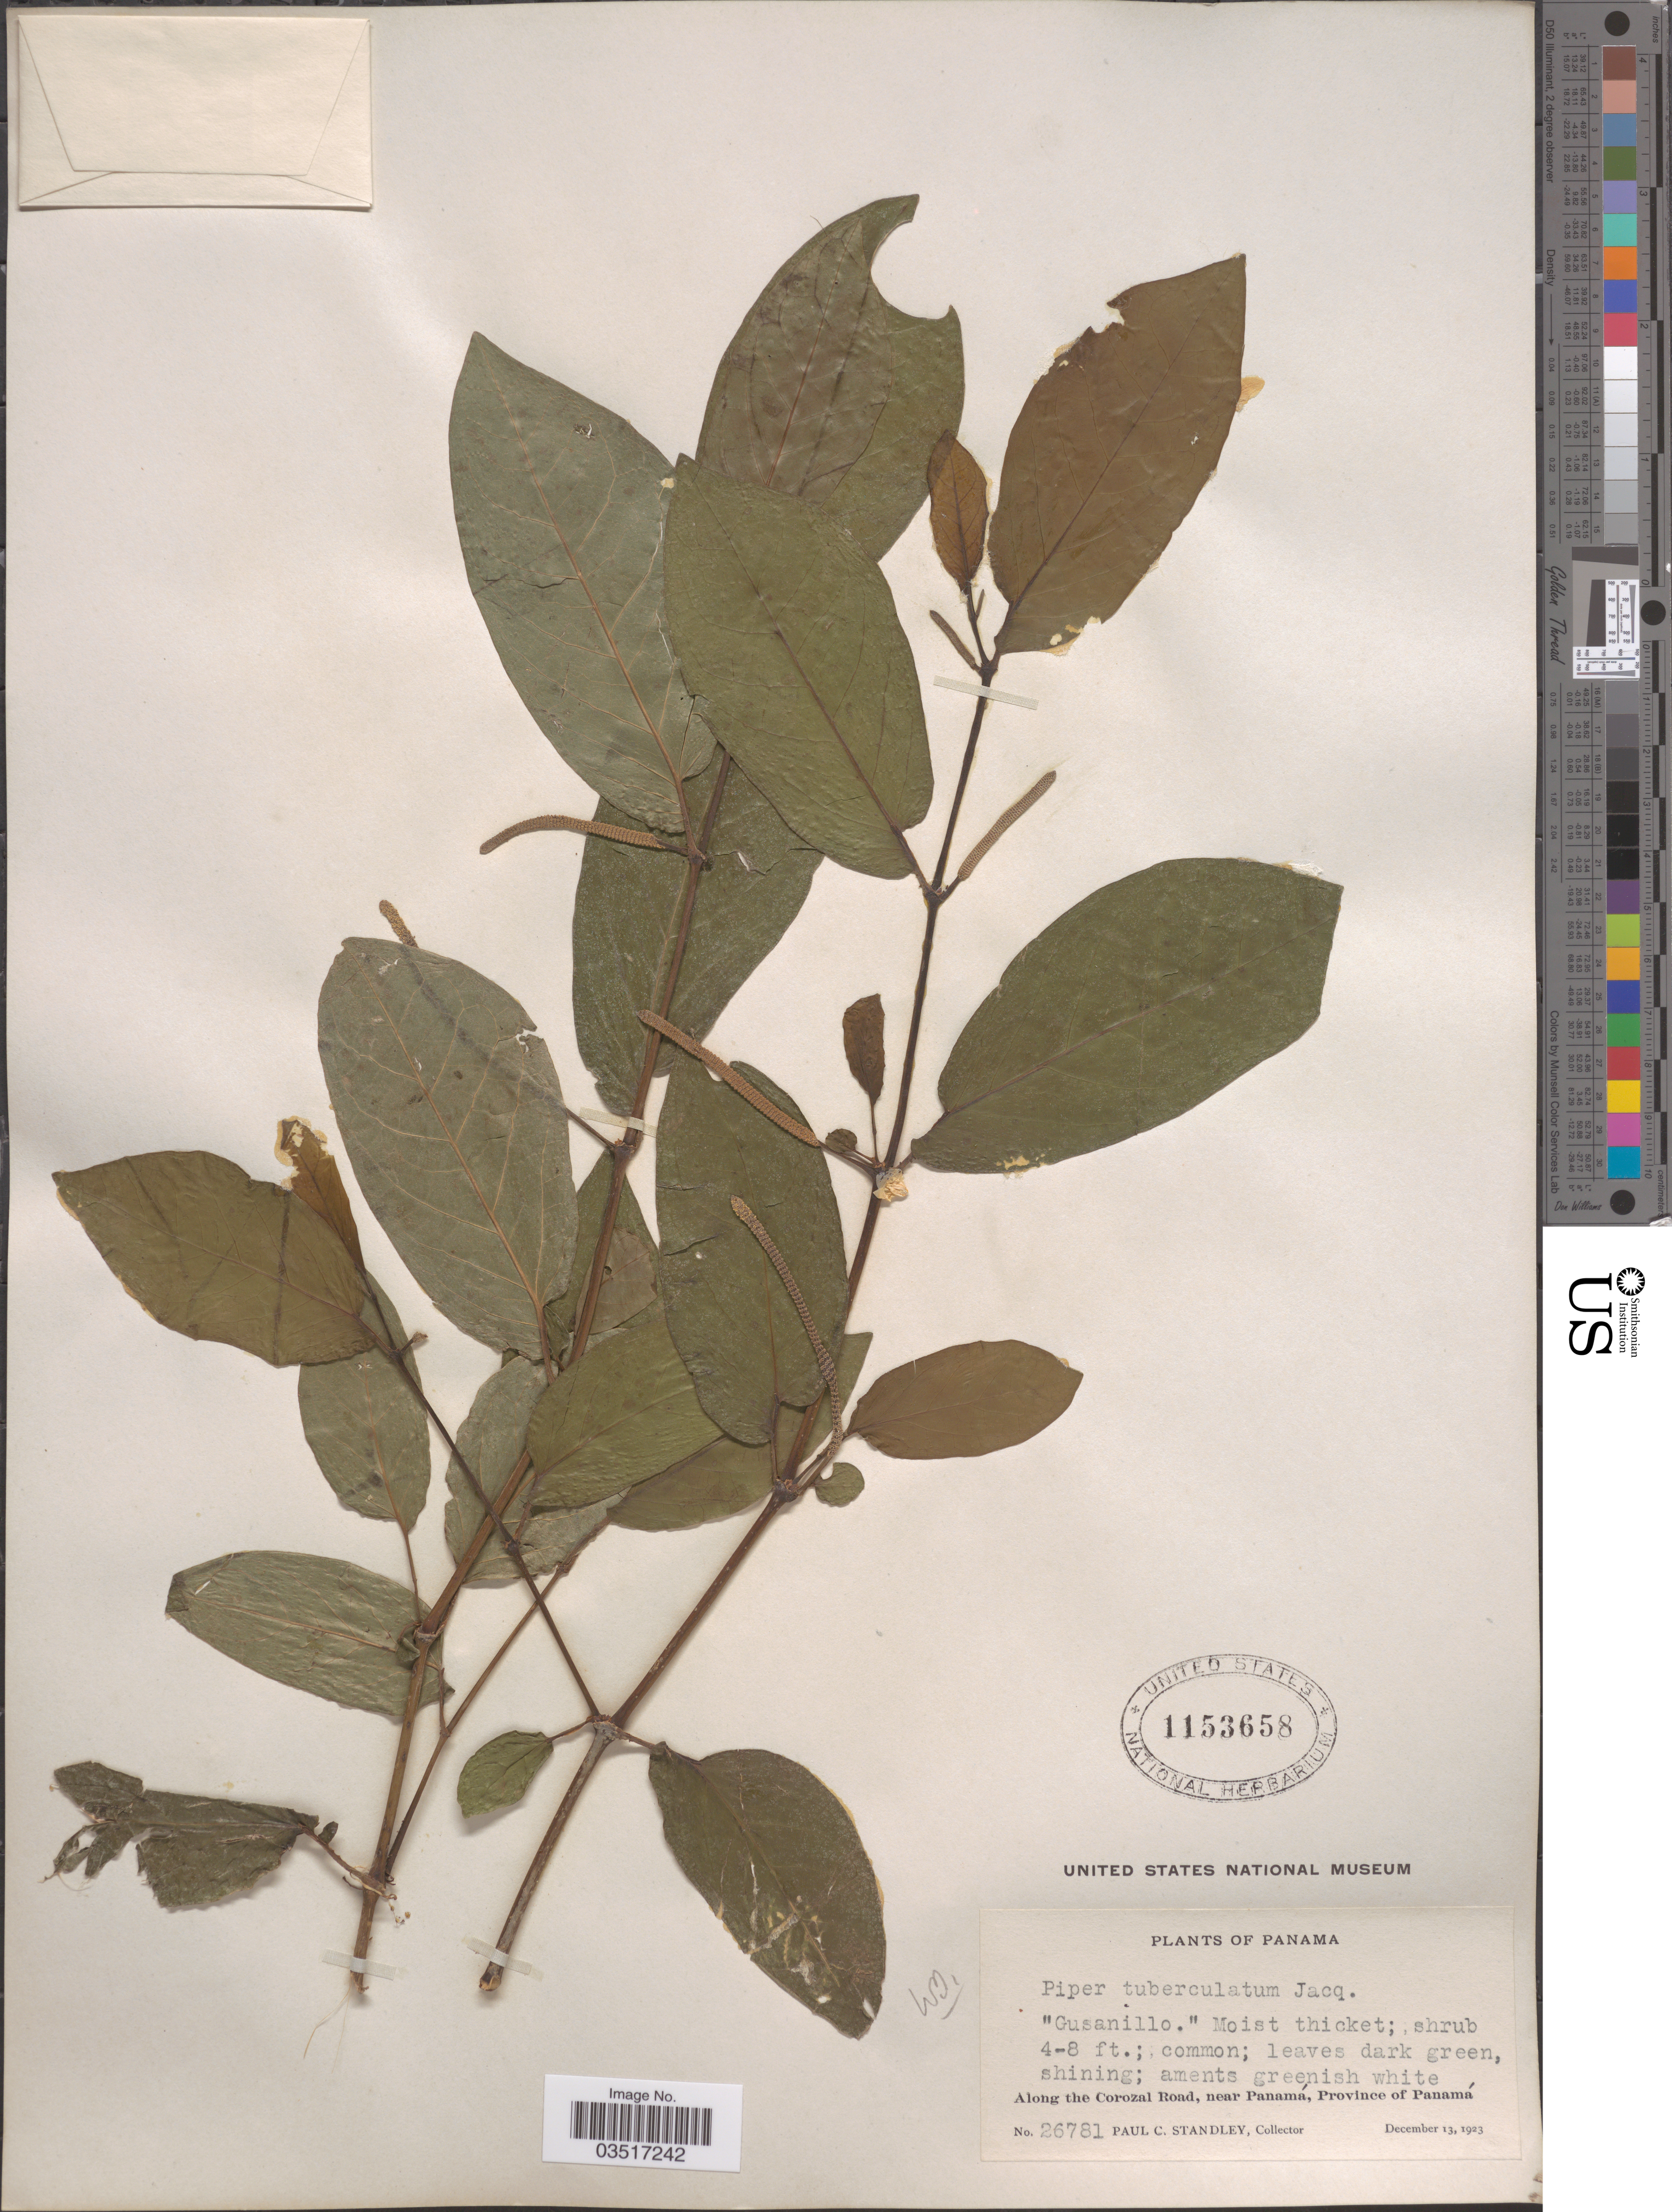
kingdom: Plantae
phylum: Tracheophyta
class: Magnoliopsida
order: Piperales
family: Piperaceae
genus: Piper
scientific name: Piper tuberculatum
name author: Jacq.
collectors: P. C. Standley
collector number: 26781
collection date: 1923-12-13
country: Panama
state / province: Panamá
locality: Along the Corozal Road, near Panamá.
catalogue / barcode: US 1153658